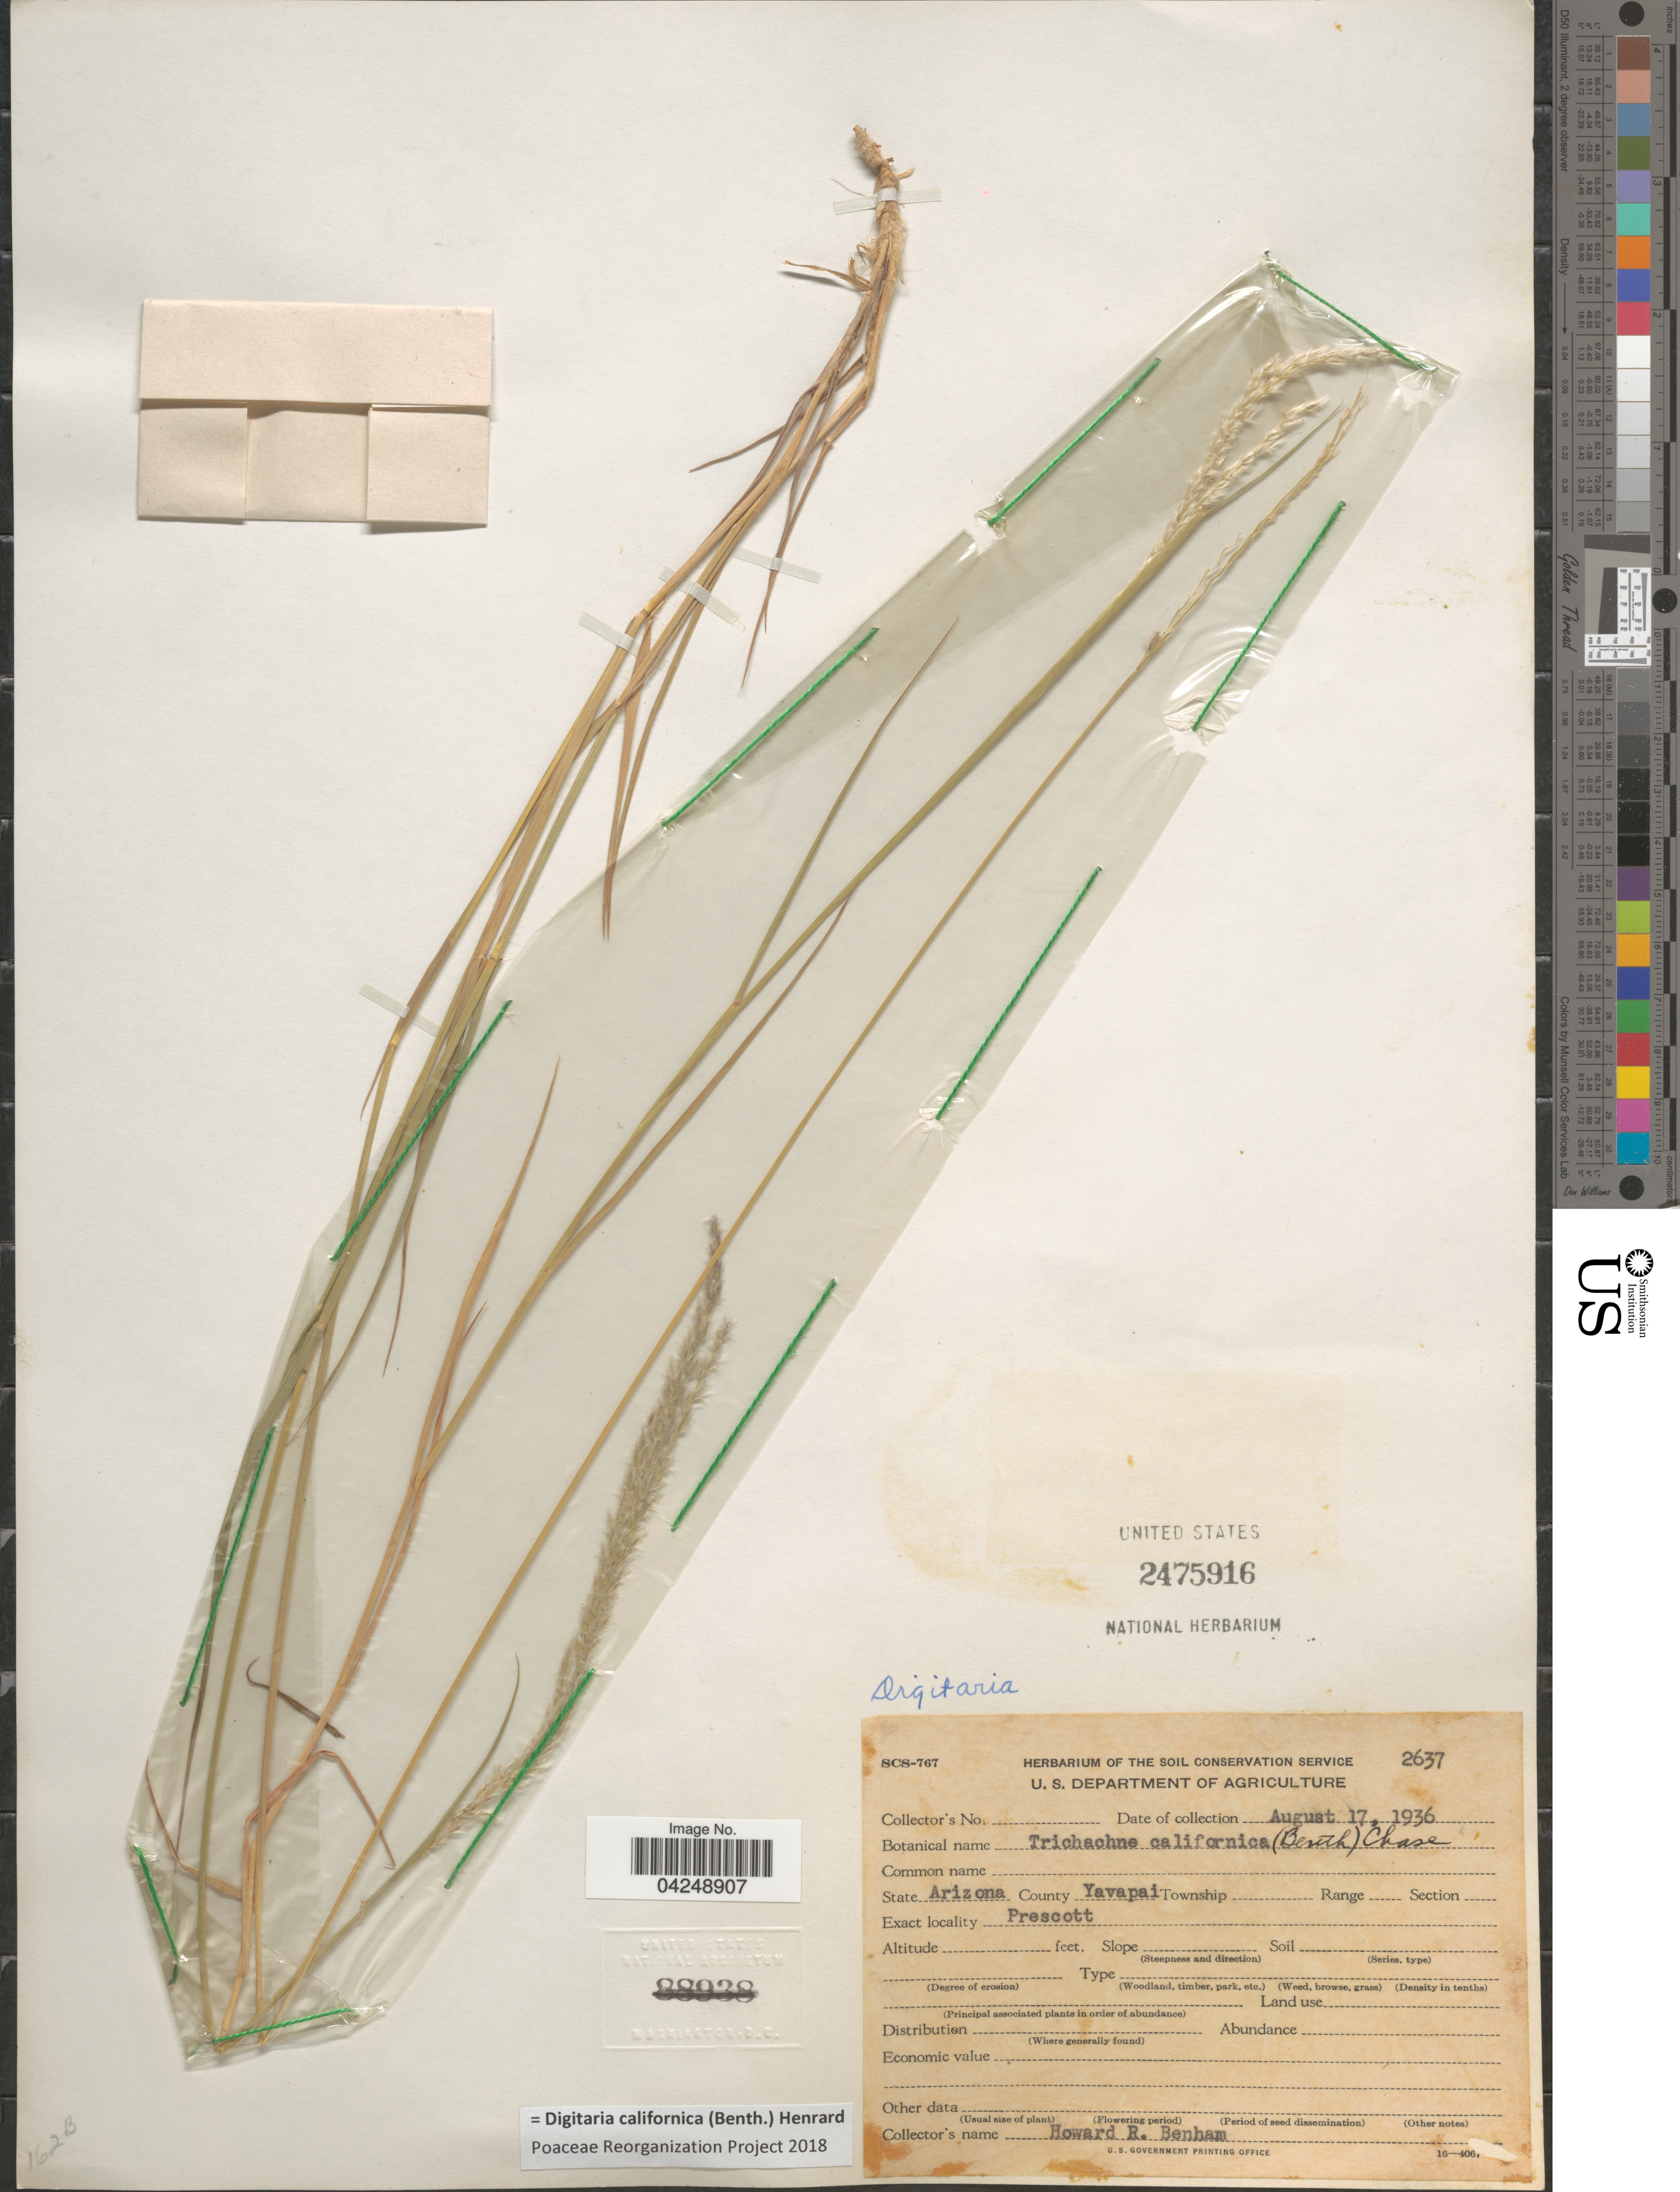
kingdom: Plantae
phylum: Tracheophyta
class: Liliopsida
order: Poales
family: Poaceae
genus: Digitaria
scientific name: Digitaria californica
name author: (Benth.) Henr.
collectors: H. Benham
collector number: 2637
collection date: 1936-08-17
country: United States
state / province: Arizona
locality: County Yavapai. Prescott.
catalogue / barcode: US 2475916